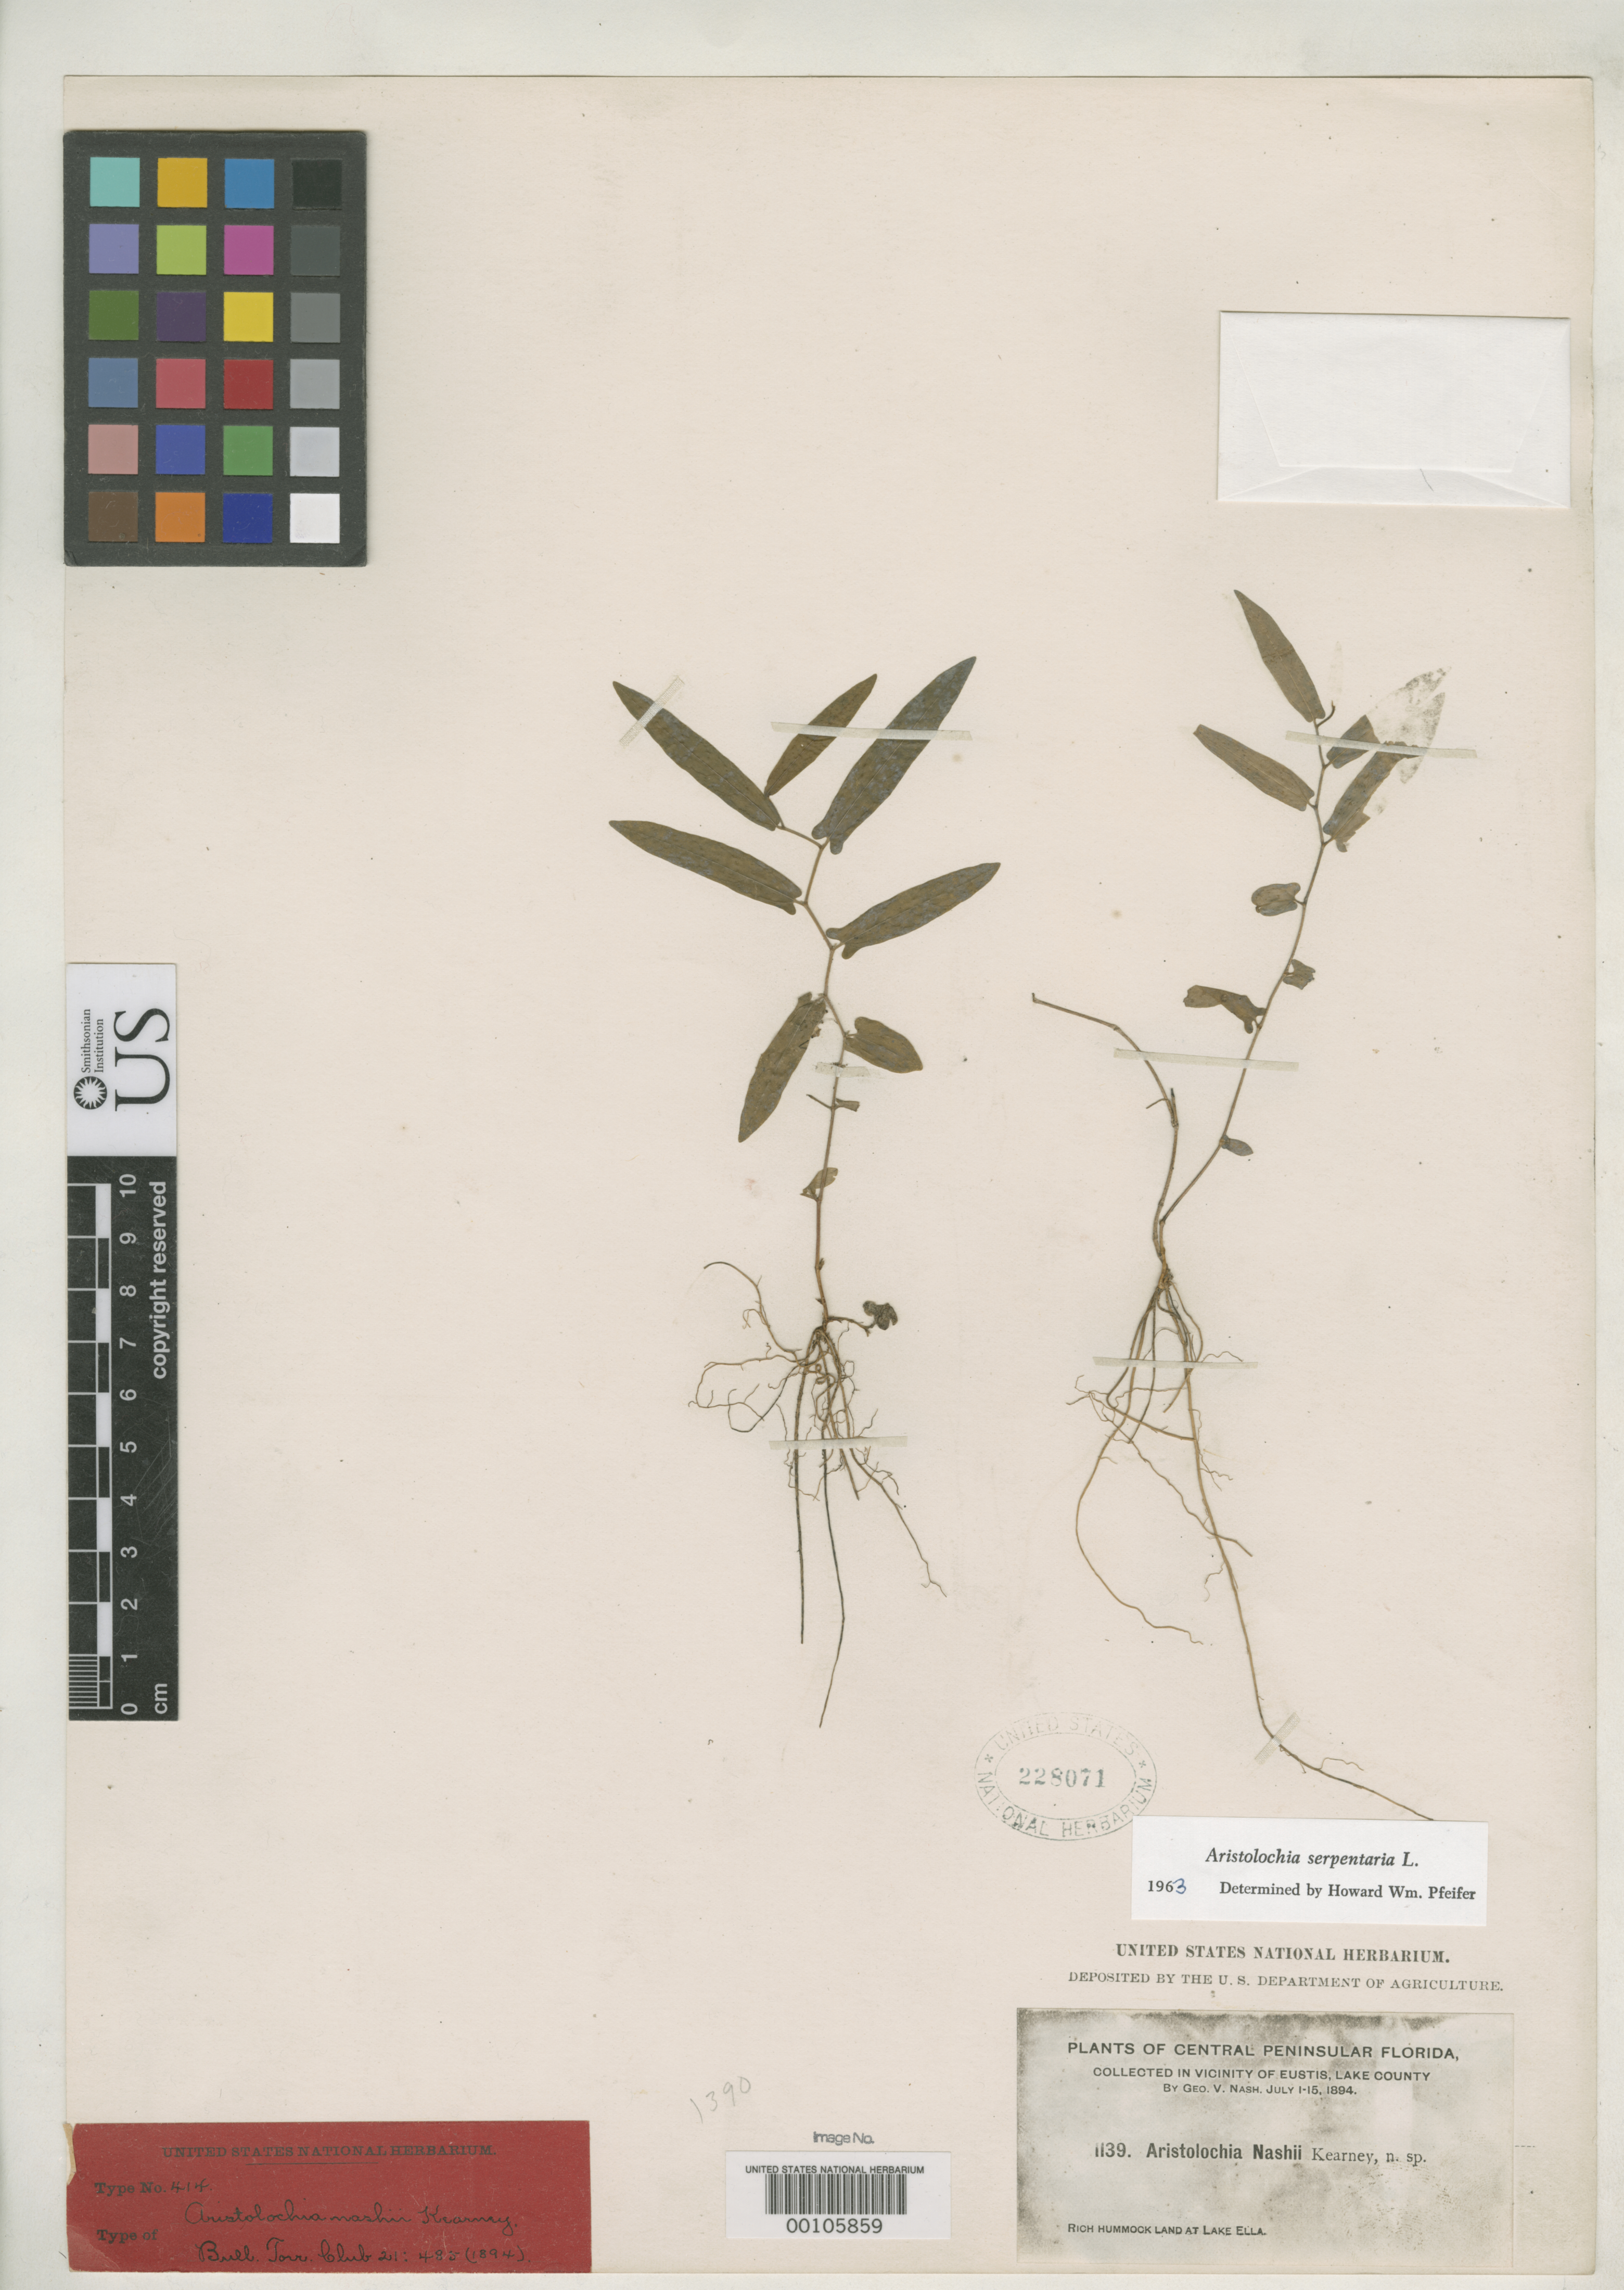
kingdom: Plantae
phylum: Tracheophyta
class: Magnoliopsida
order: Piperales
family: Aristolochiaceae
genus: Aristolochia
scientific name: Aristolochia nashii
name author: Kearney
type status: Isotype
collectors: G. V. Nash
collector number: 1139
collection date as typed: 01 Jul 1894 to 15 Jul 1894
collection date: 1894-07-01/1894-07-15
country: United States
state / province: Florida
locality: Lake Ella.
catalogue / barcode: US 228071